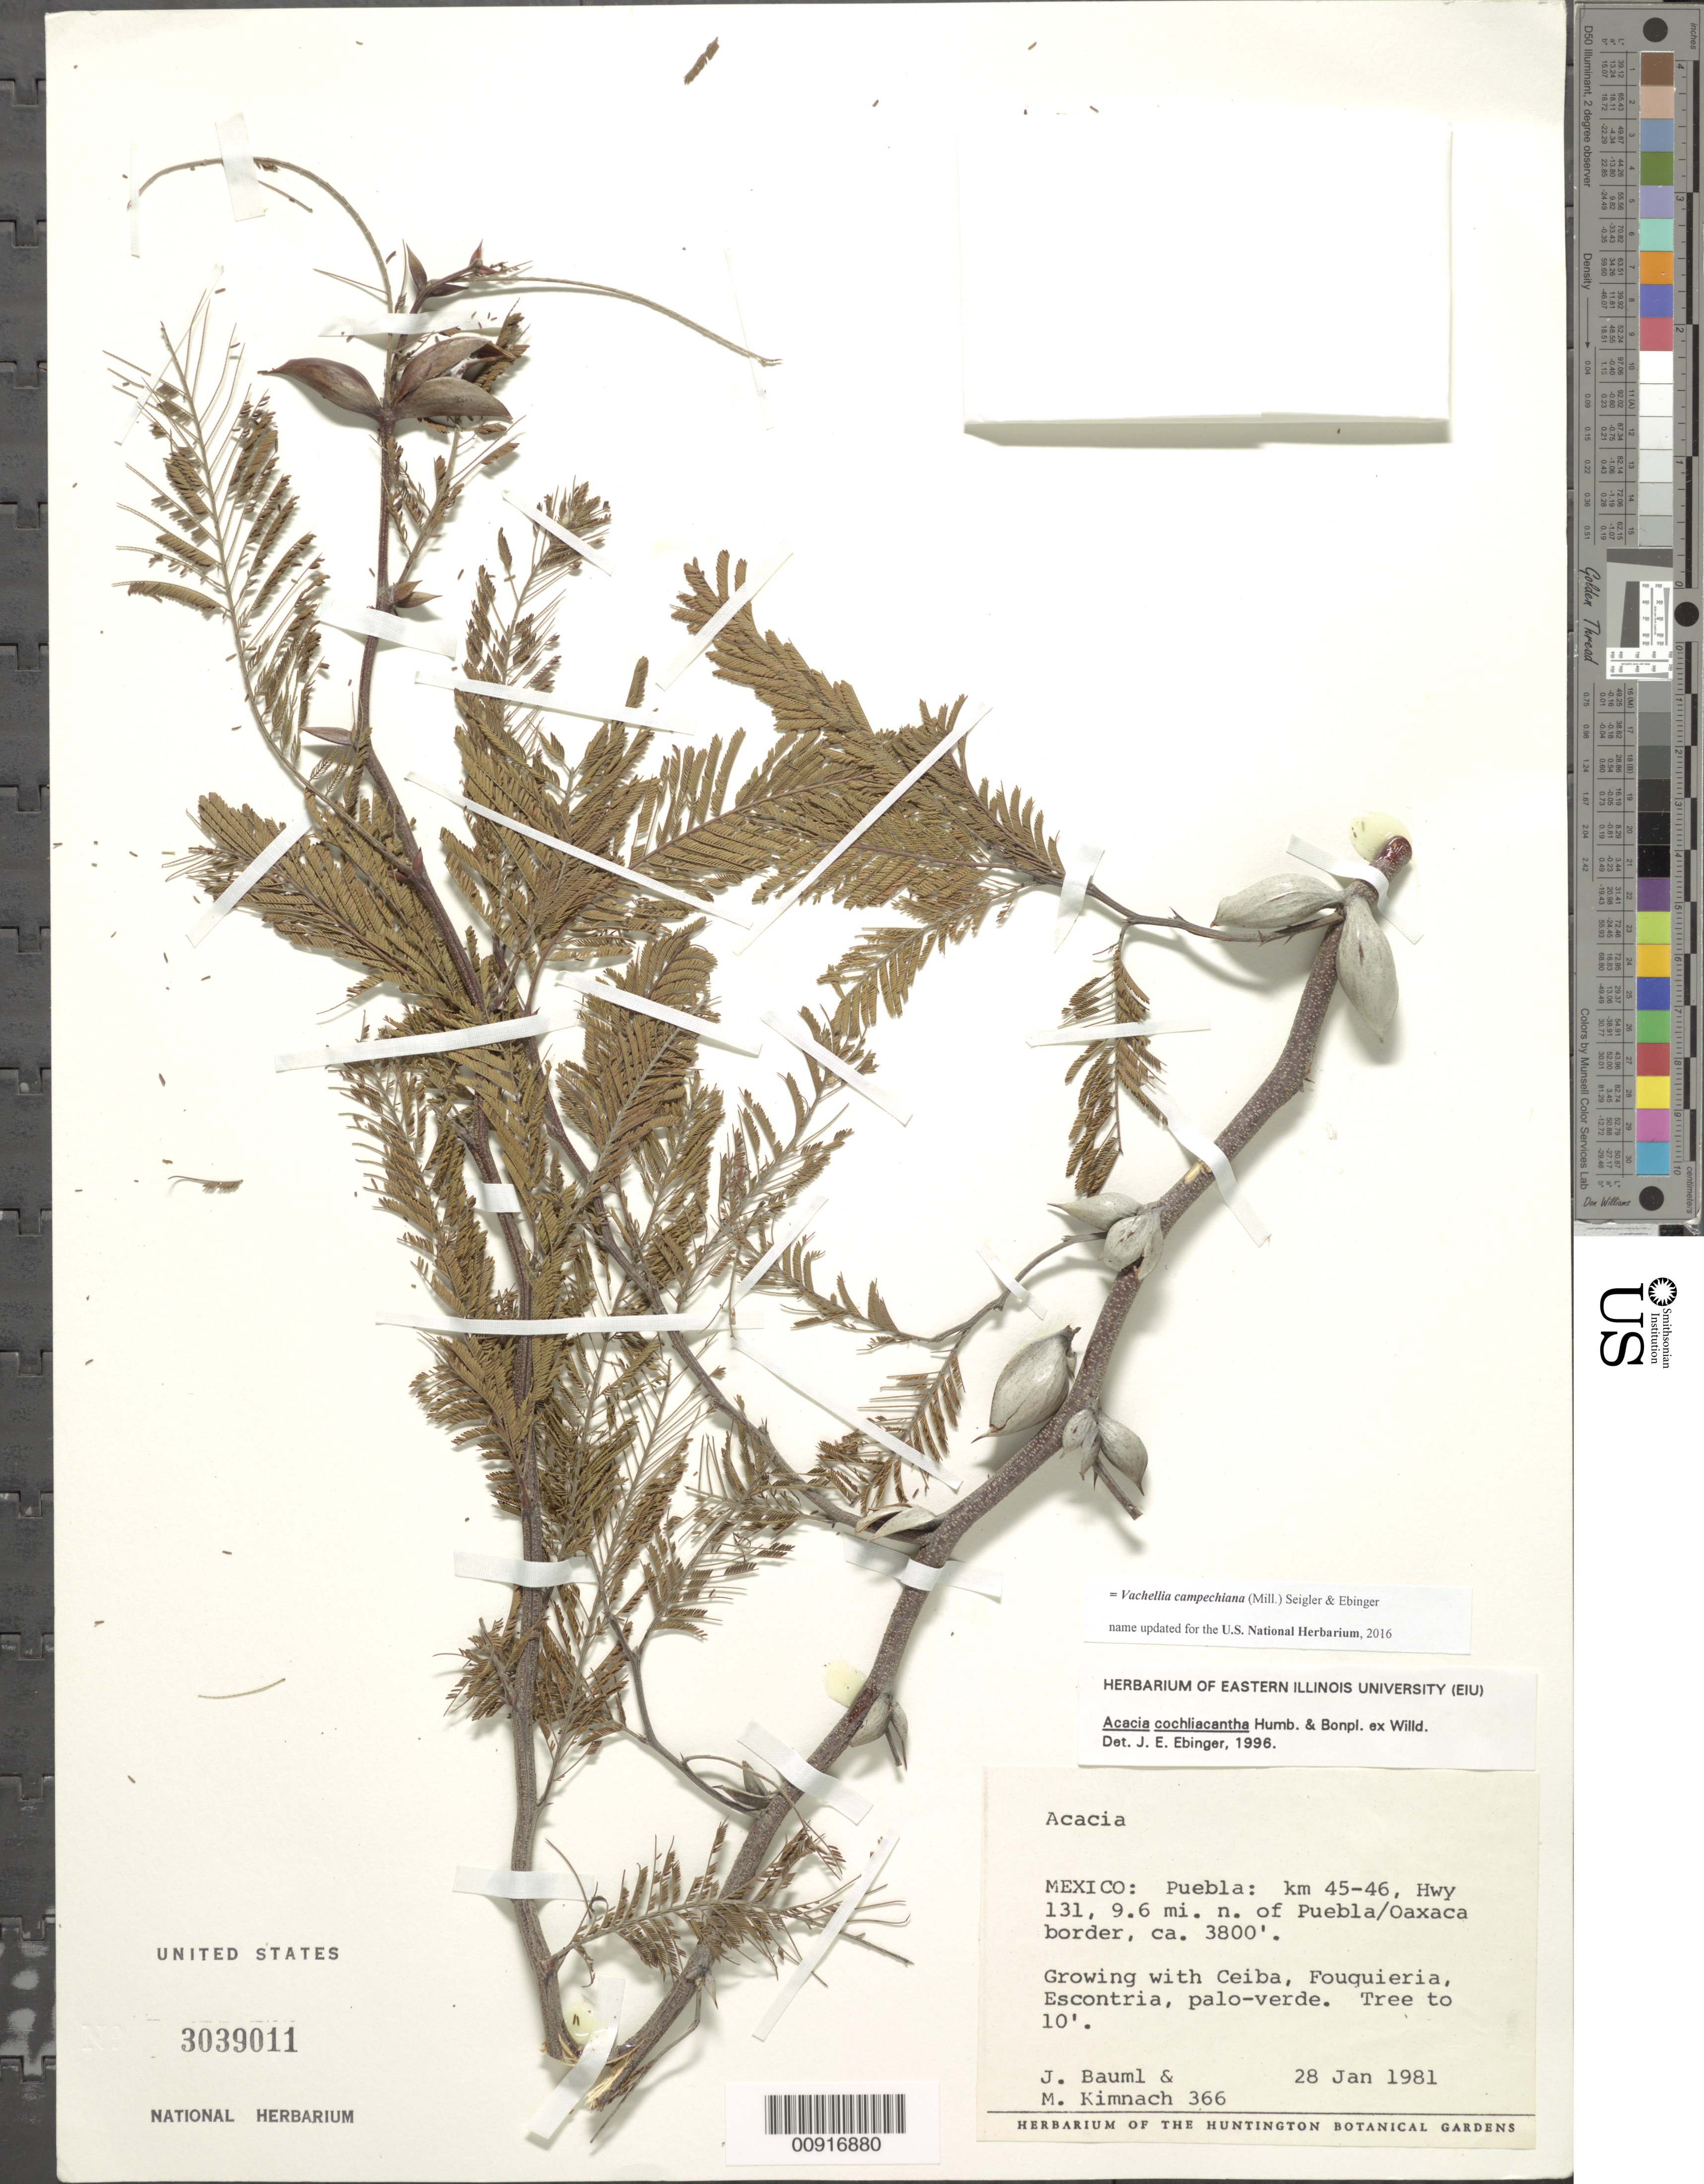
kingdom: Plantae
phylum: Tracheophyta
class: Magnoliopsida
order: Fabales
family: Fabaceae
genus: Vachellia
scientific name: Vachellia campechiana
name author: (Mill.) Seigler & Ebinger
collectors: J. Bauml & M. W. Kimnach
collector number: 366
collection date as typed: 28 Jan 1981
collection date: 1981-01-28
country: Mexico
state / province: Puebla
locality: Puebla: km 45-46, Hwy 131, 9.6 mi. N of Puebla/Oaxaca border.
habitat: Growing with Ceiba, Fouquieria, Escontria, palo-verde.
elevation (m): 1158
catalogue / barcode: US 3039011